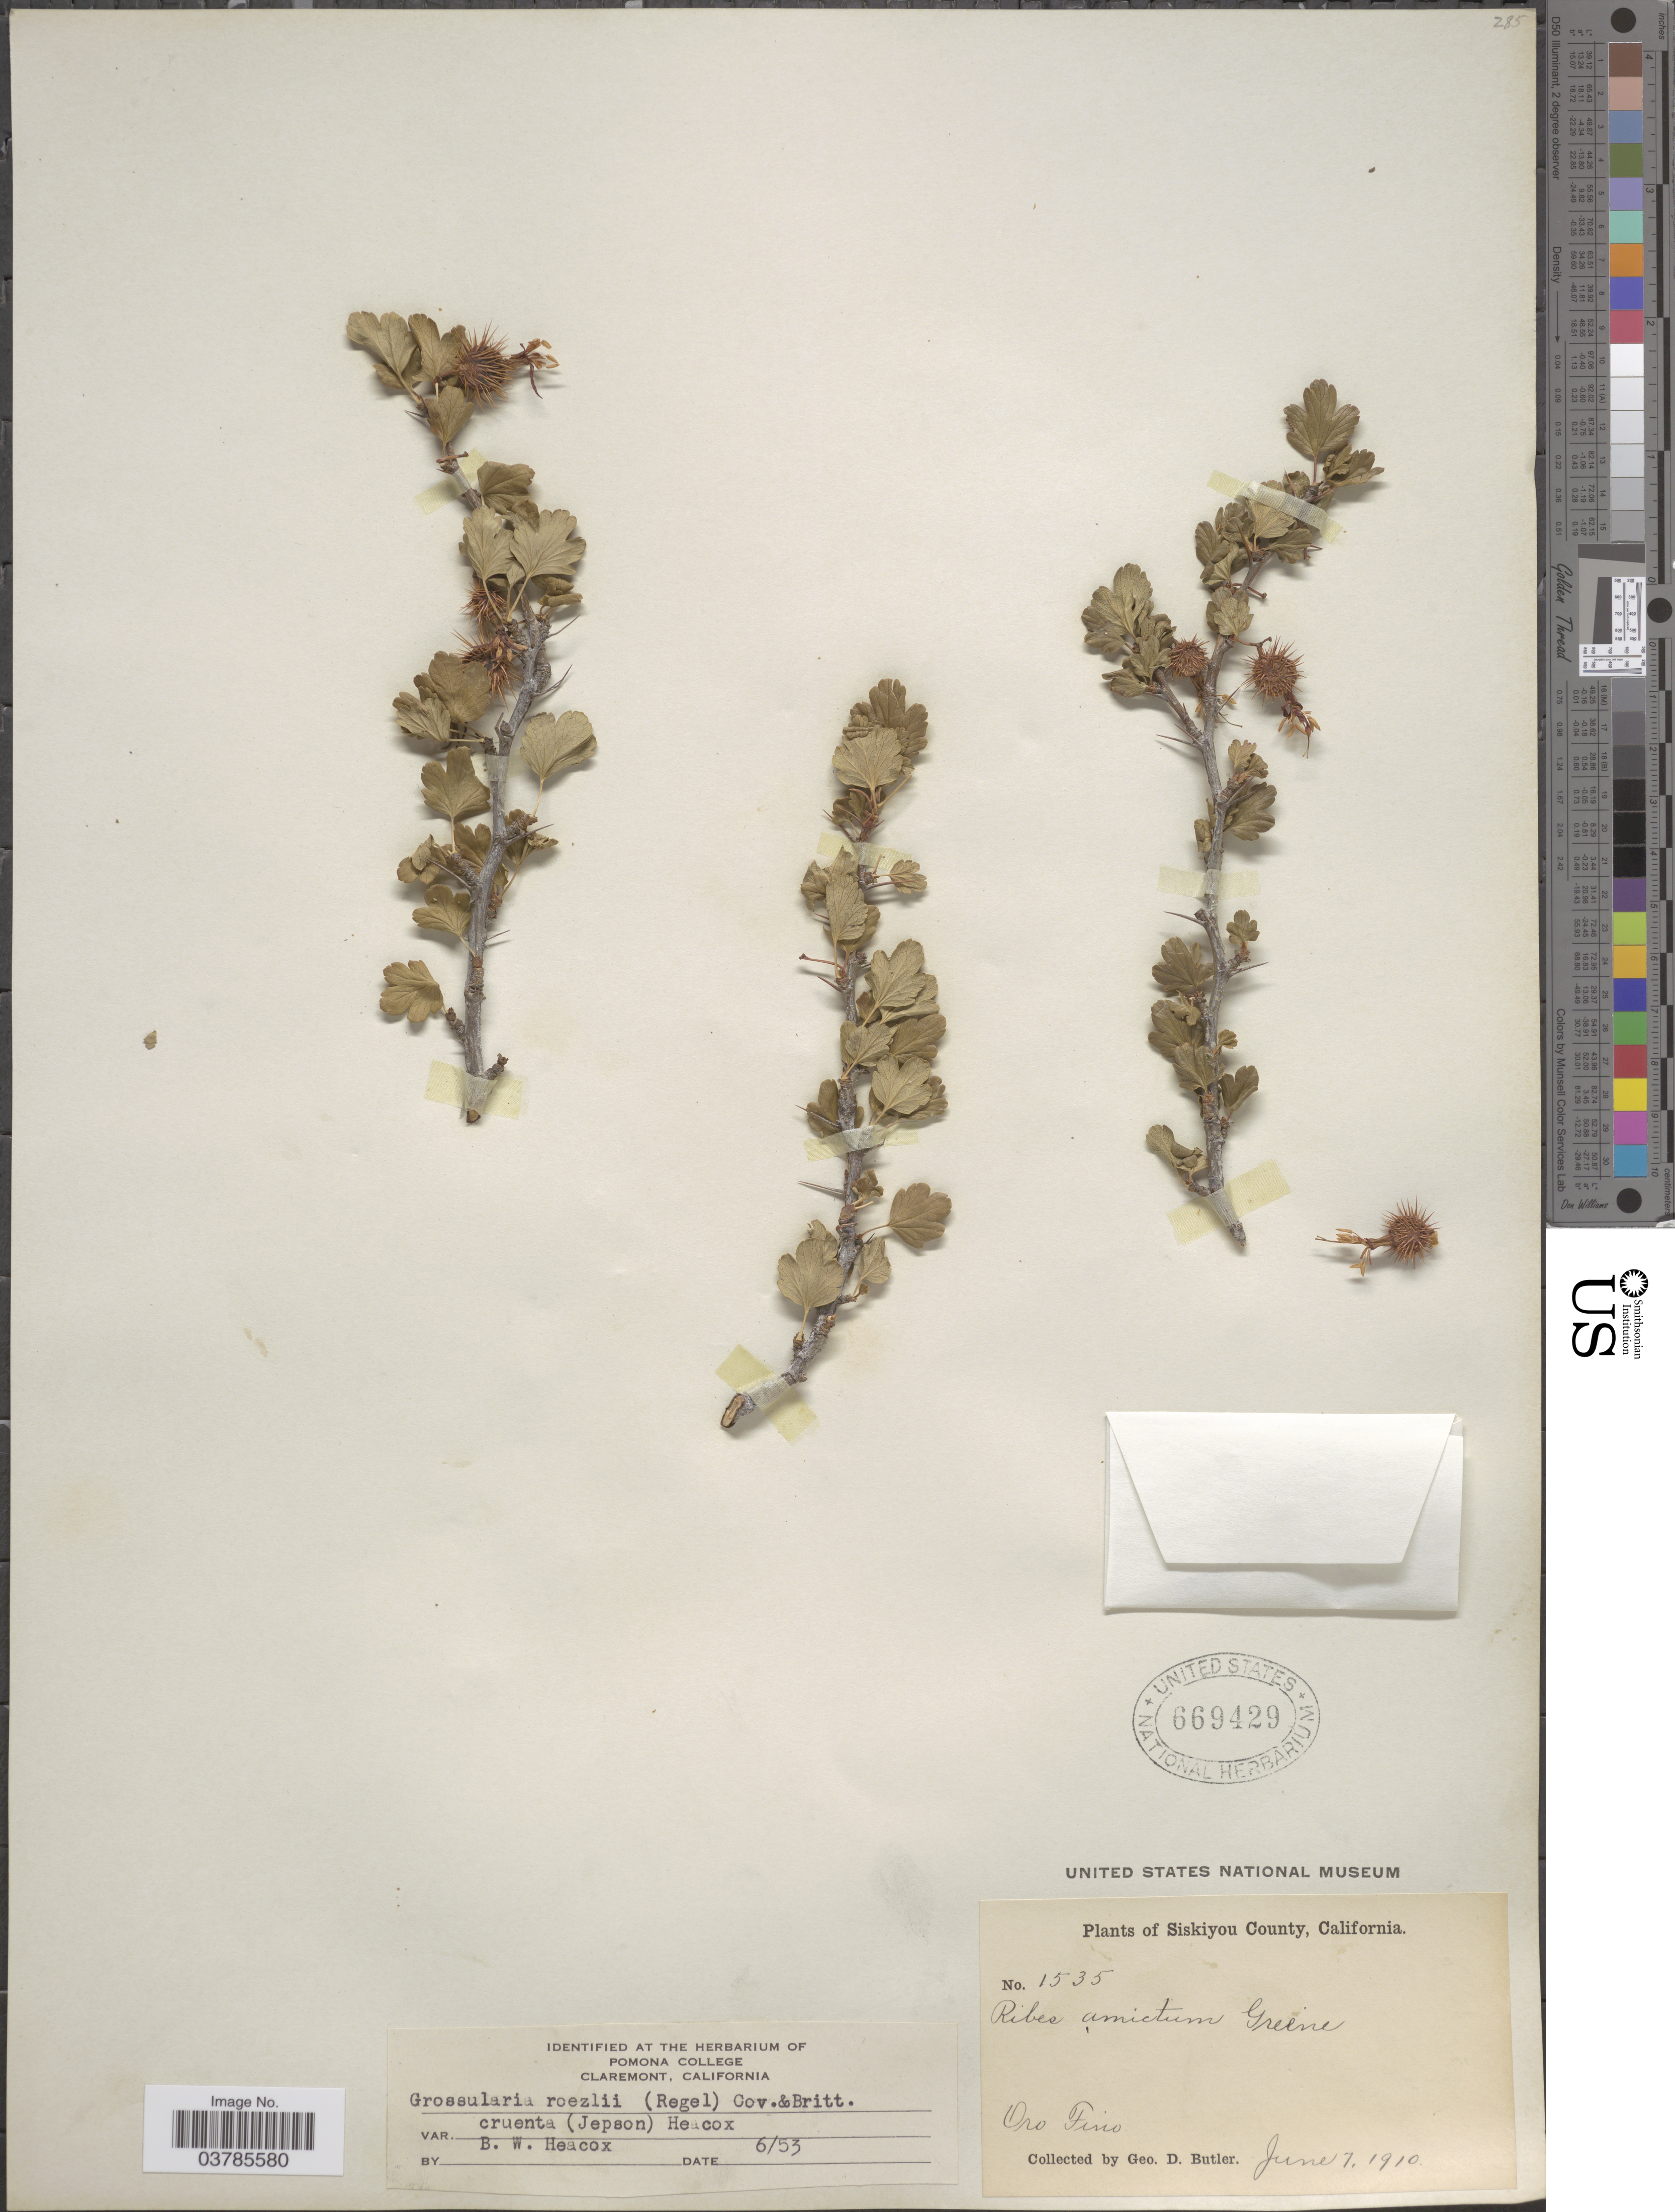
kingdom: Plantae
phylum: Tracheophyta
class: Magnoliopsida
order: Saxifragales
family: Grossulariaceae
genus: Ribes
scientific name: Ribes roezlii var. cruentum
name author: (Greene) Rehder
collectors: G. D. Butler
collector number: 1535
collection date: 1910-06-07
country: United States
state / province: California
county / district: Siskiyou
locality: Siskiyou County. Oro Fino.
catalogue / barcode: US 669429